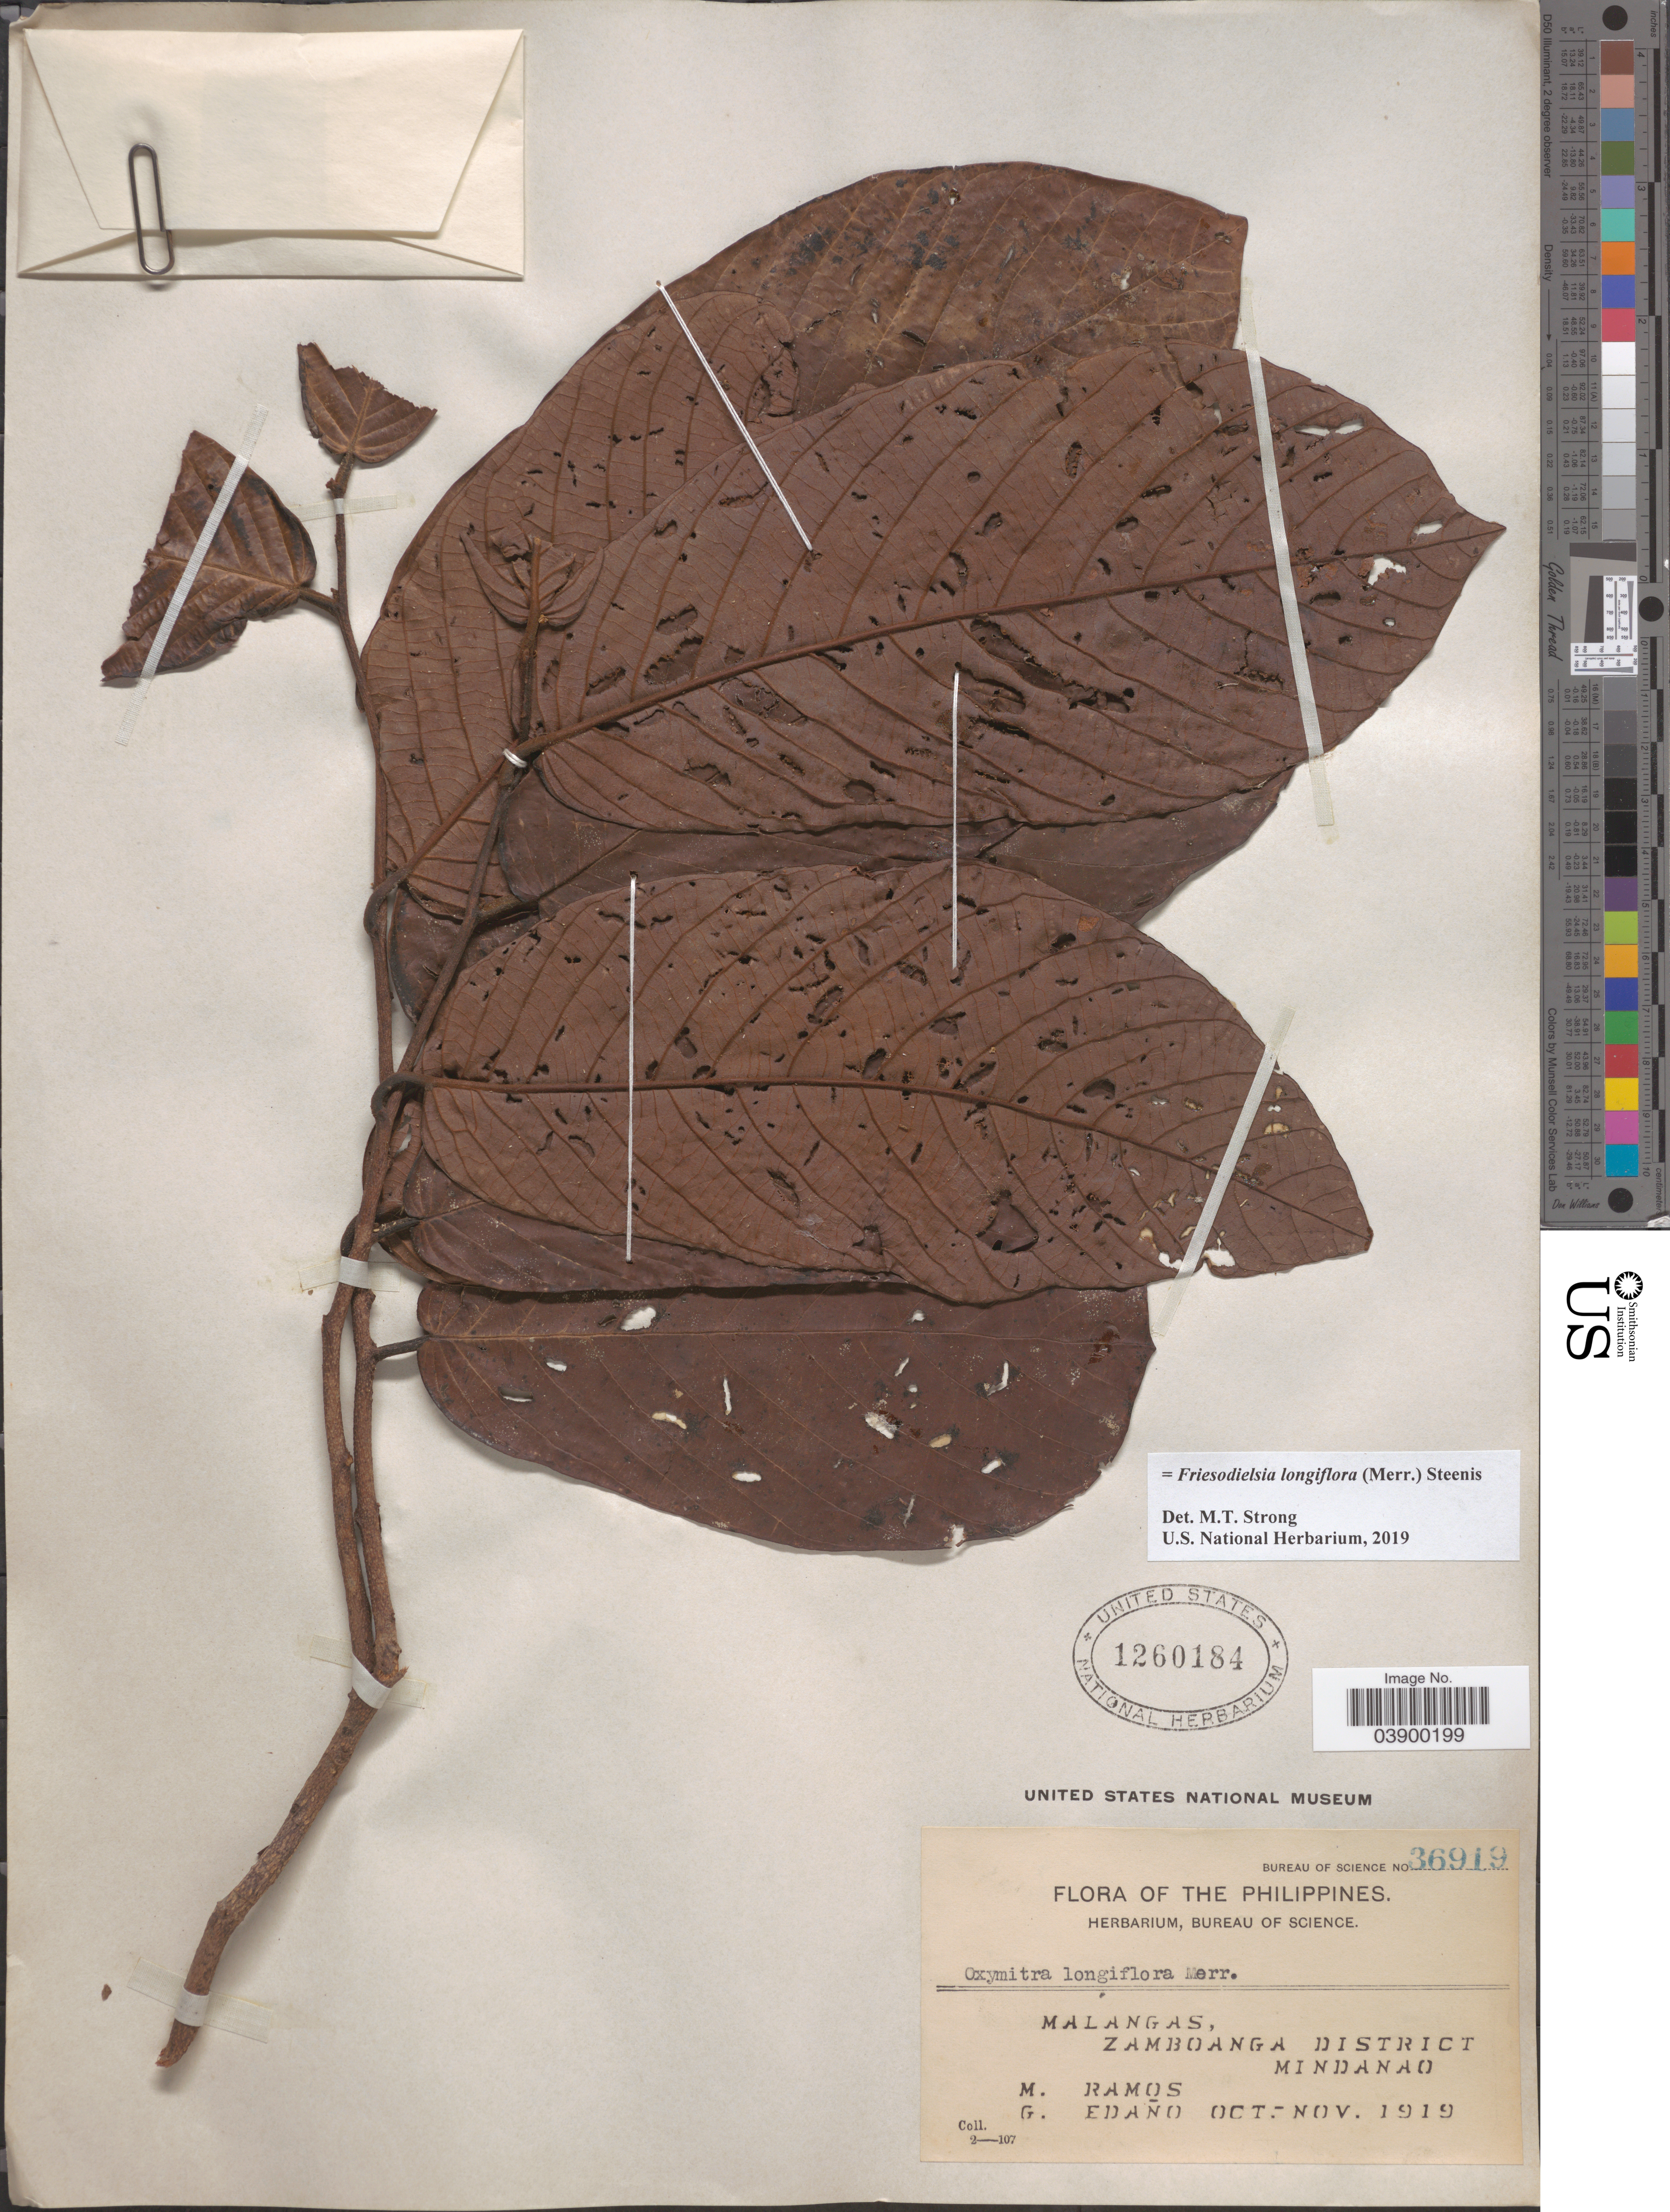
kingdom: Plantae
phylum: Tracheophyta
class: Magnoliopsida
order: Magnoliales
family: Annonaceae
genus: Friesodielsia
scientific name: Friesodielsia longiflora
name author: (Merr.) Steenis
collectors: M. Ramos & G. Edaño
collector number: Bureau of Science 36919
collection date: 1919-10/1919-11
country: Philippines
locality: Malangas, Zamboanga District. Mindanao.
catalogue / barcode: US 1260184